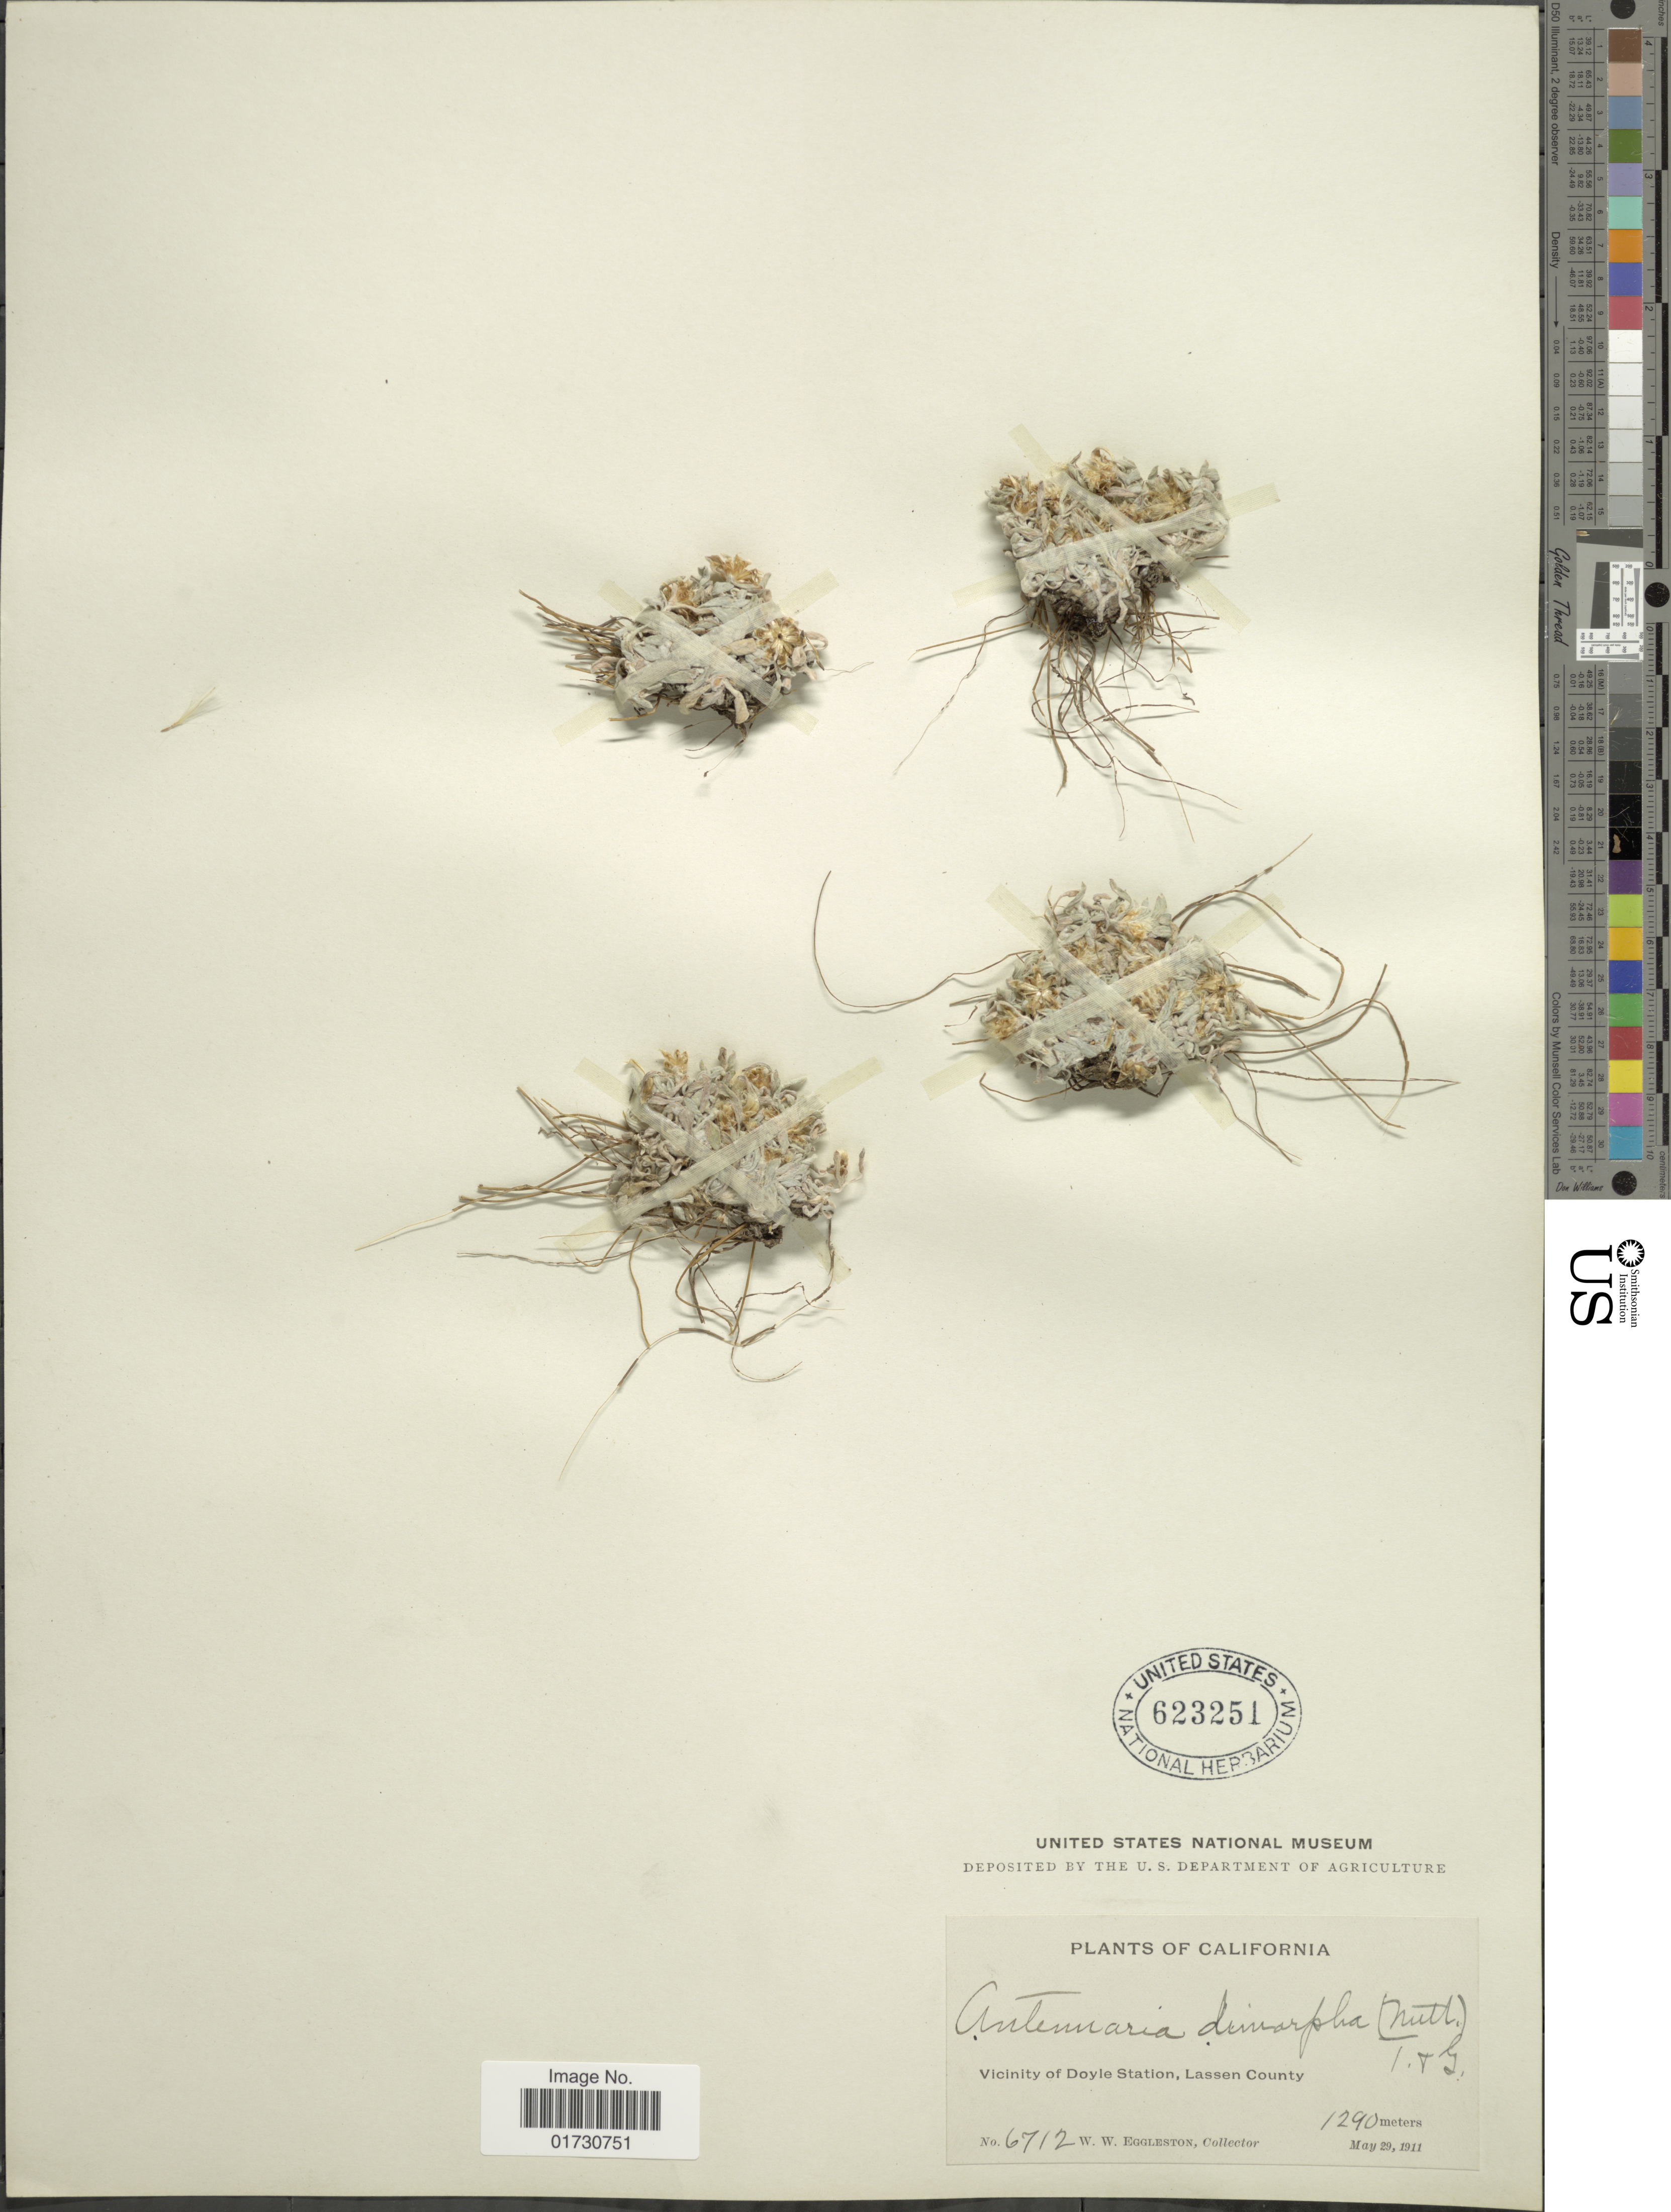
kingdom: Plantae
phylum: Tracheophyta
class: Magnoliopsida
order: Asterales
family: Asteraceae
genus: Antennaria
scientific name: Antennaria dimorpha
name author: (Nutt.) Torr. & A. Gray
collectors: W. W. Eggleston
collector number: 6712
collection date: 1911-05-29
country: United States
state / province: California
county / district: Lassen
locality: Vicinity of Doyle Station, Lassen County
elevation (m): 1290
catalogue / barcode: US 623251